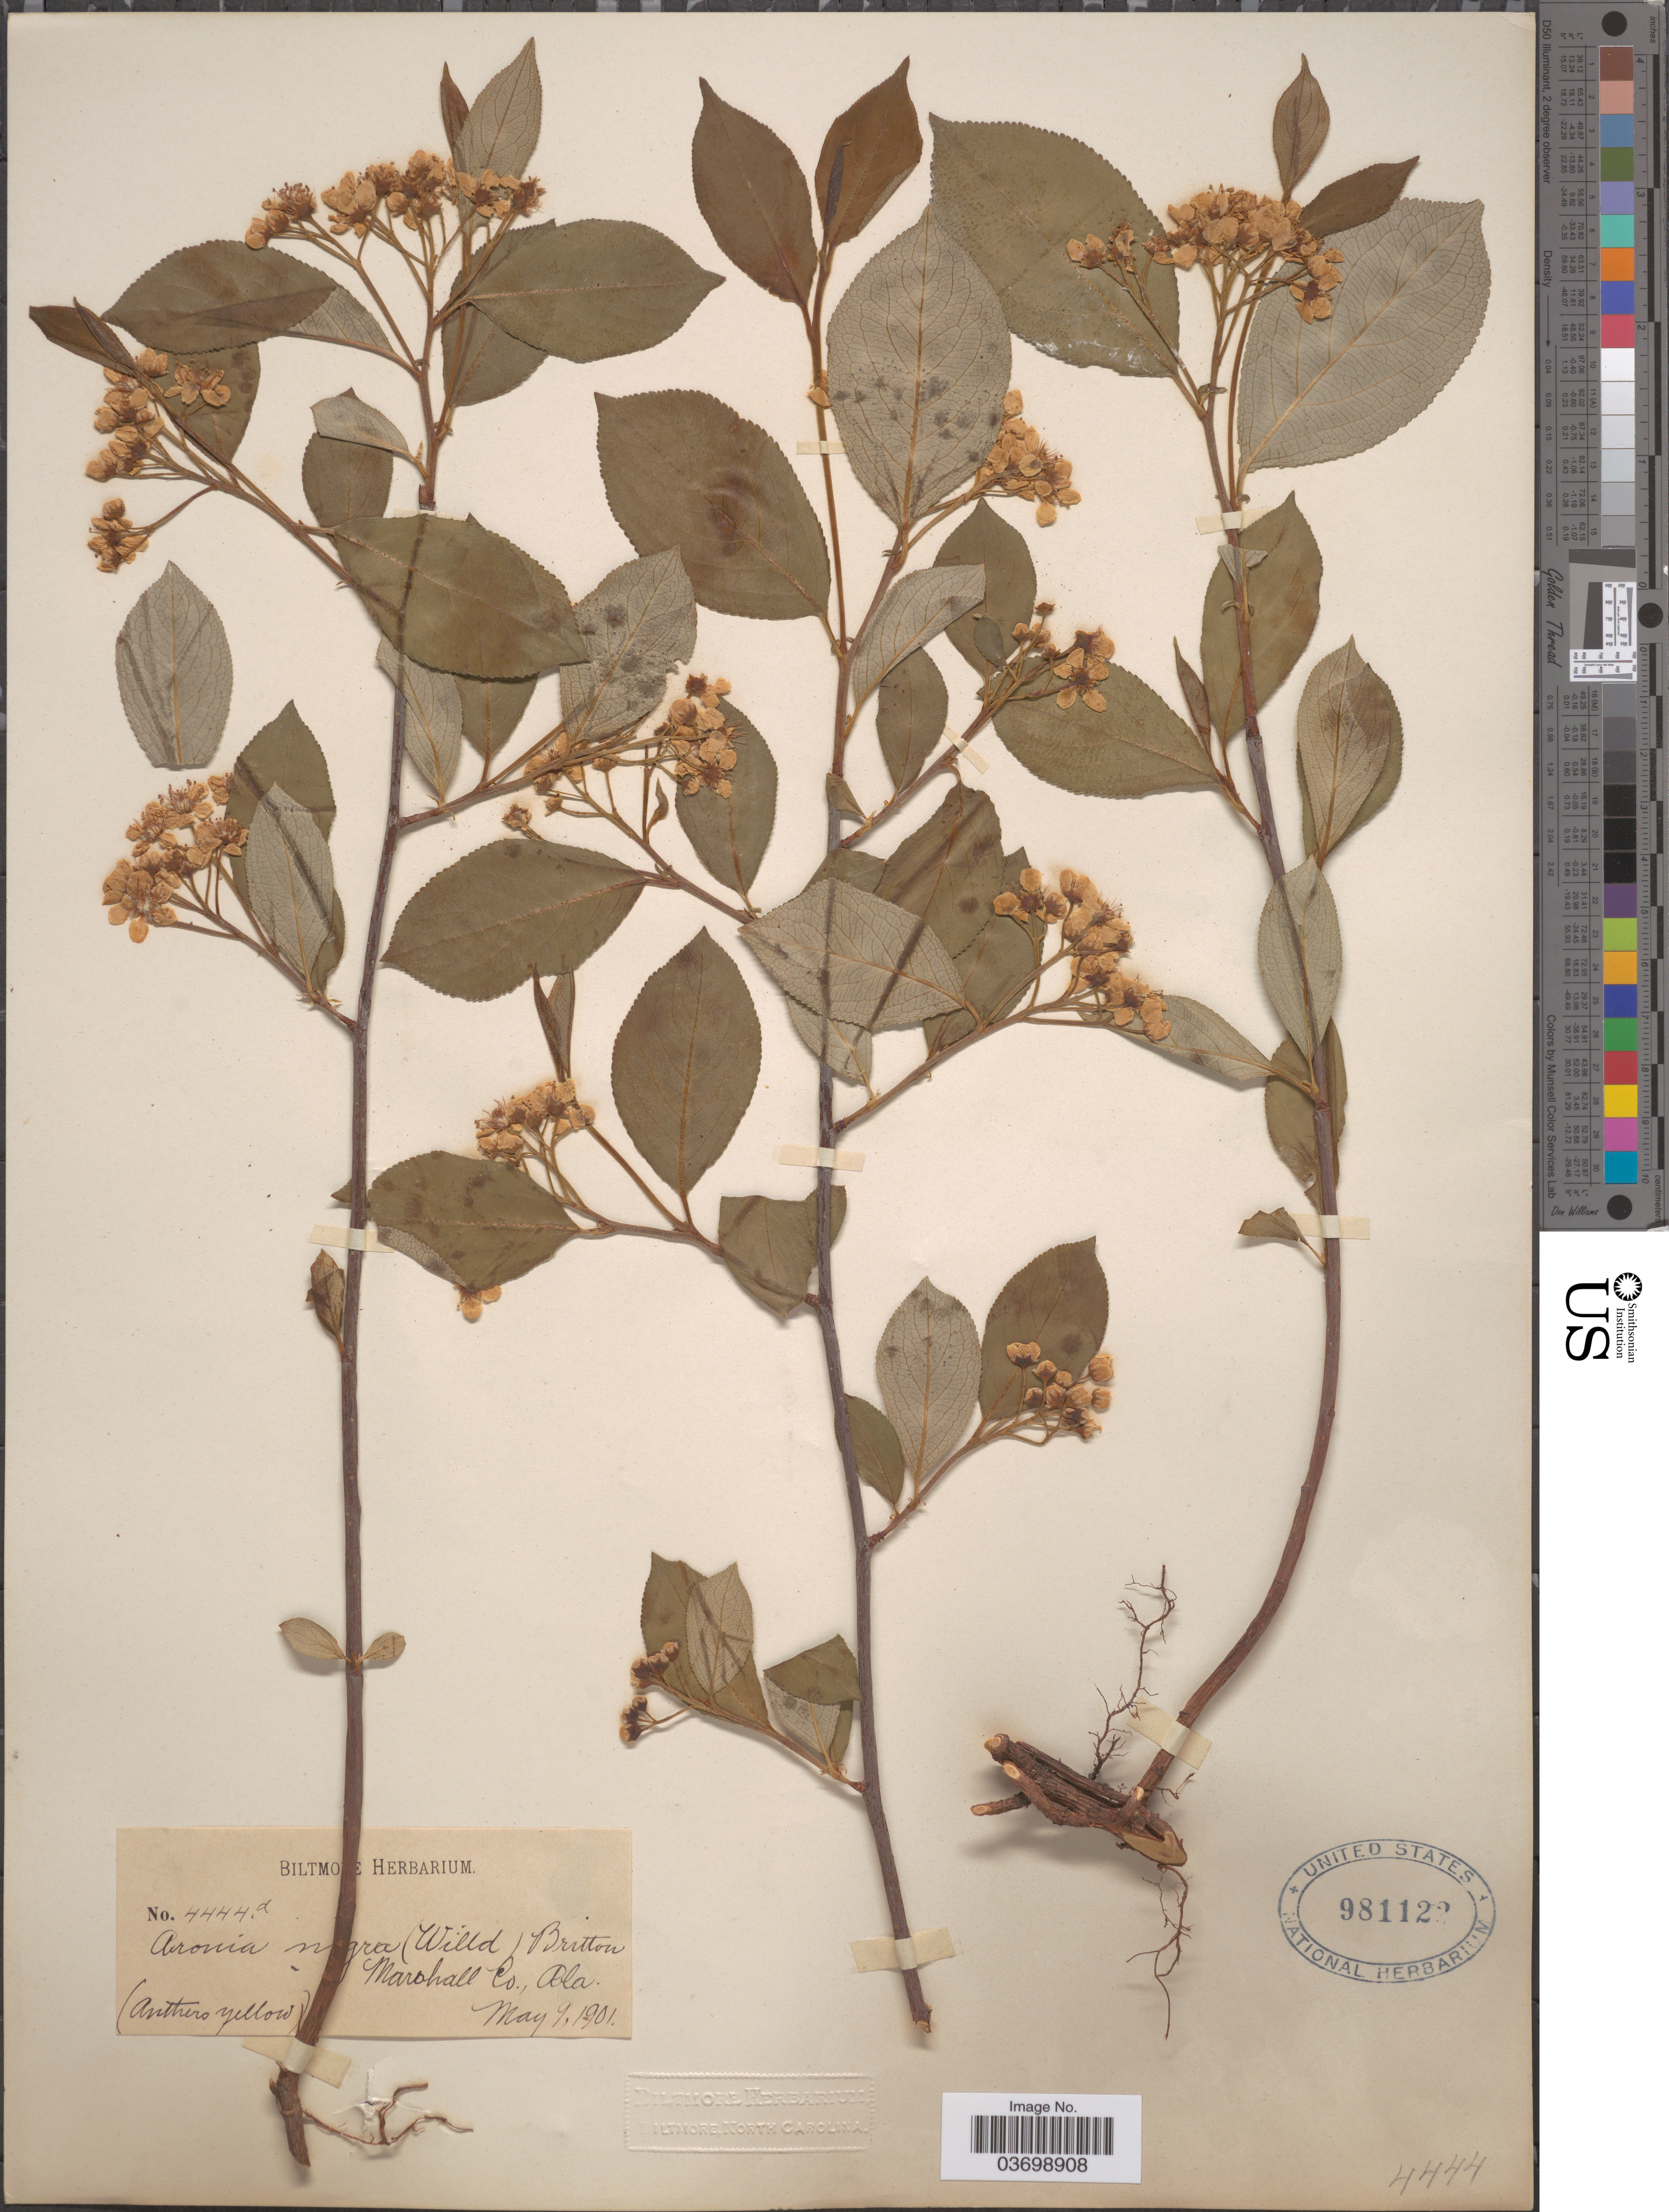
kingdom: Plantae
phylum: Tracheophyta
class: Magnoliopsida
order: Rosales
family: Rosaceae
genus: Aronia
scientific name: Aronia melanocarpa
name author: (Michx.) Elliott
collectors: ex herb. Biltmore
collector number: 4444d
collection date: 1901-05-09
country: United States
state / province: Alabama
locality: Marohall Co.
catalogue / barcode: US 981122